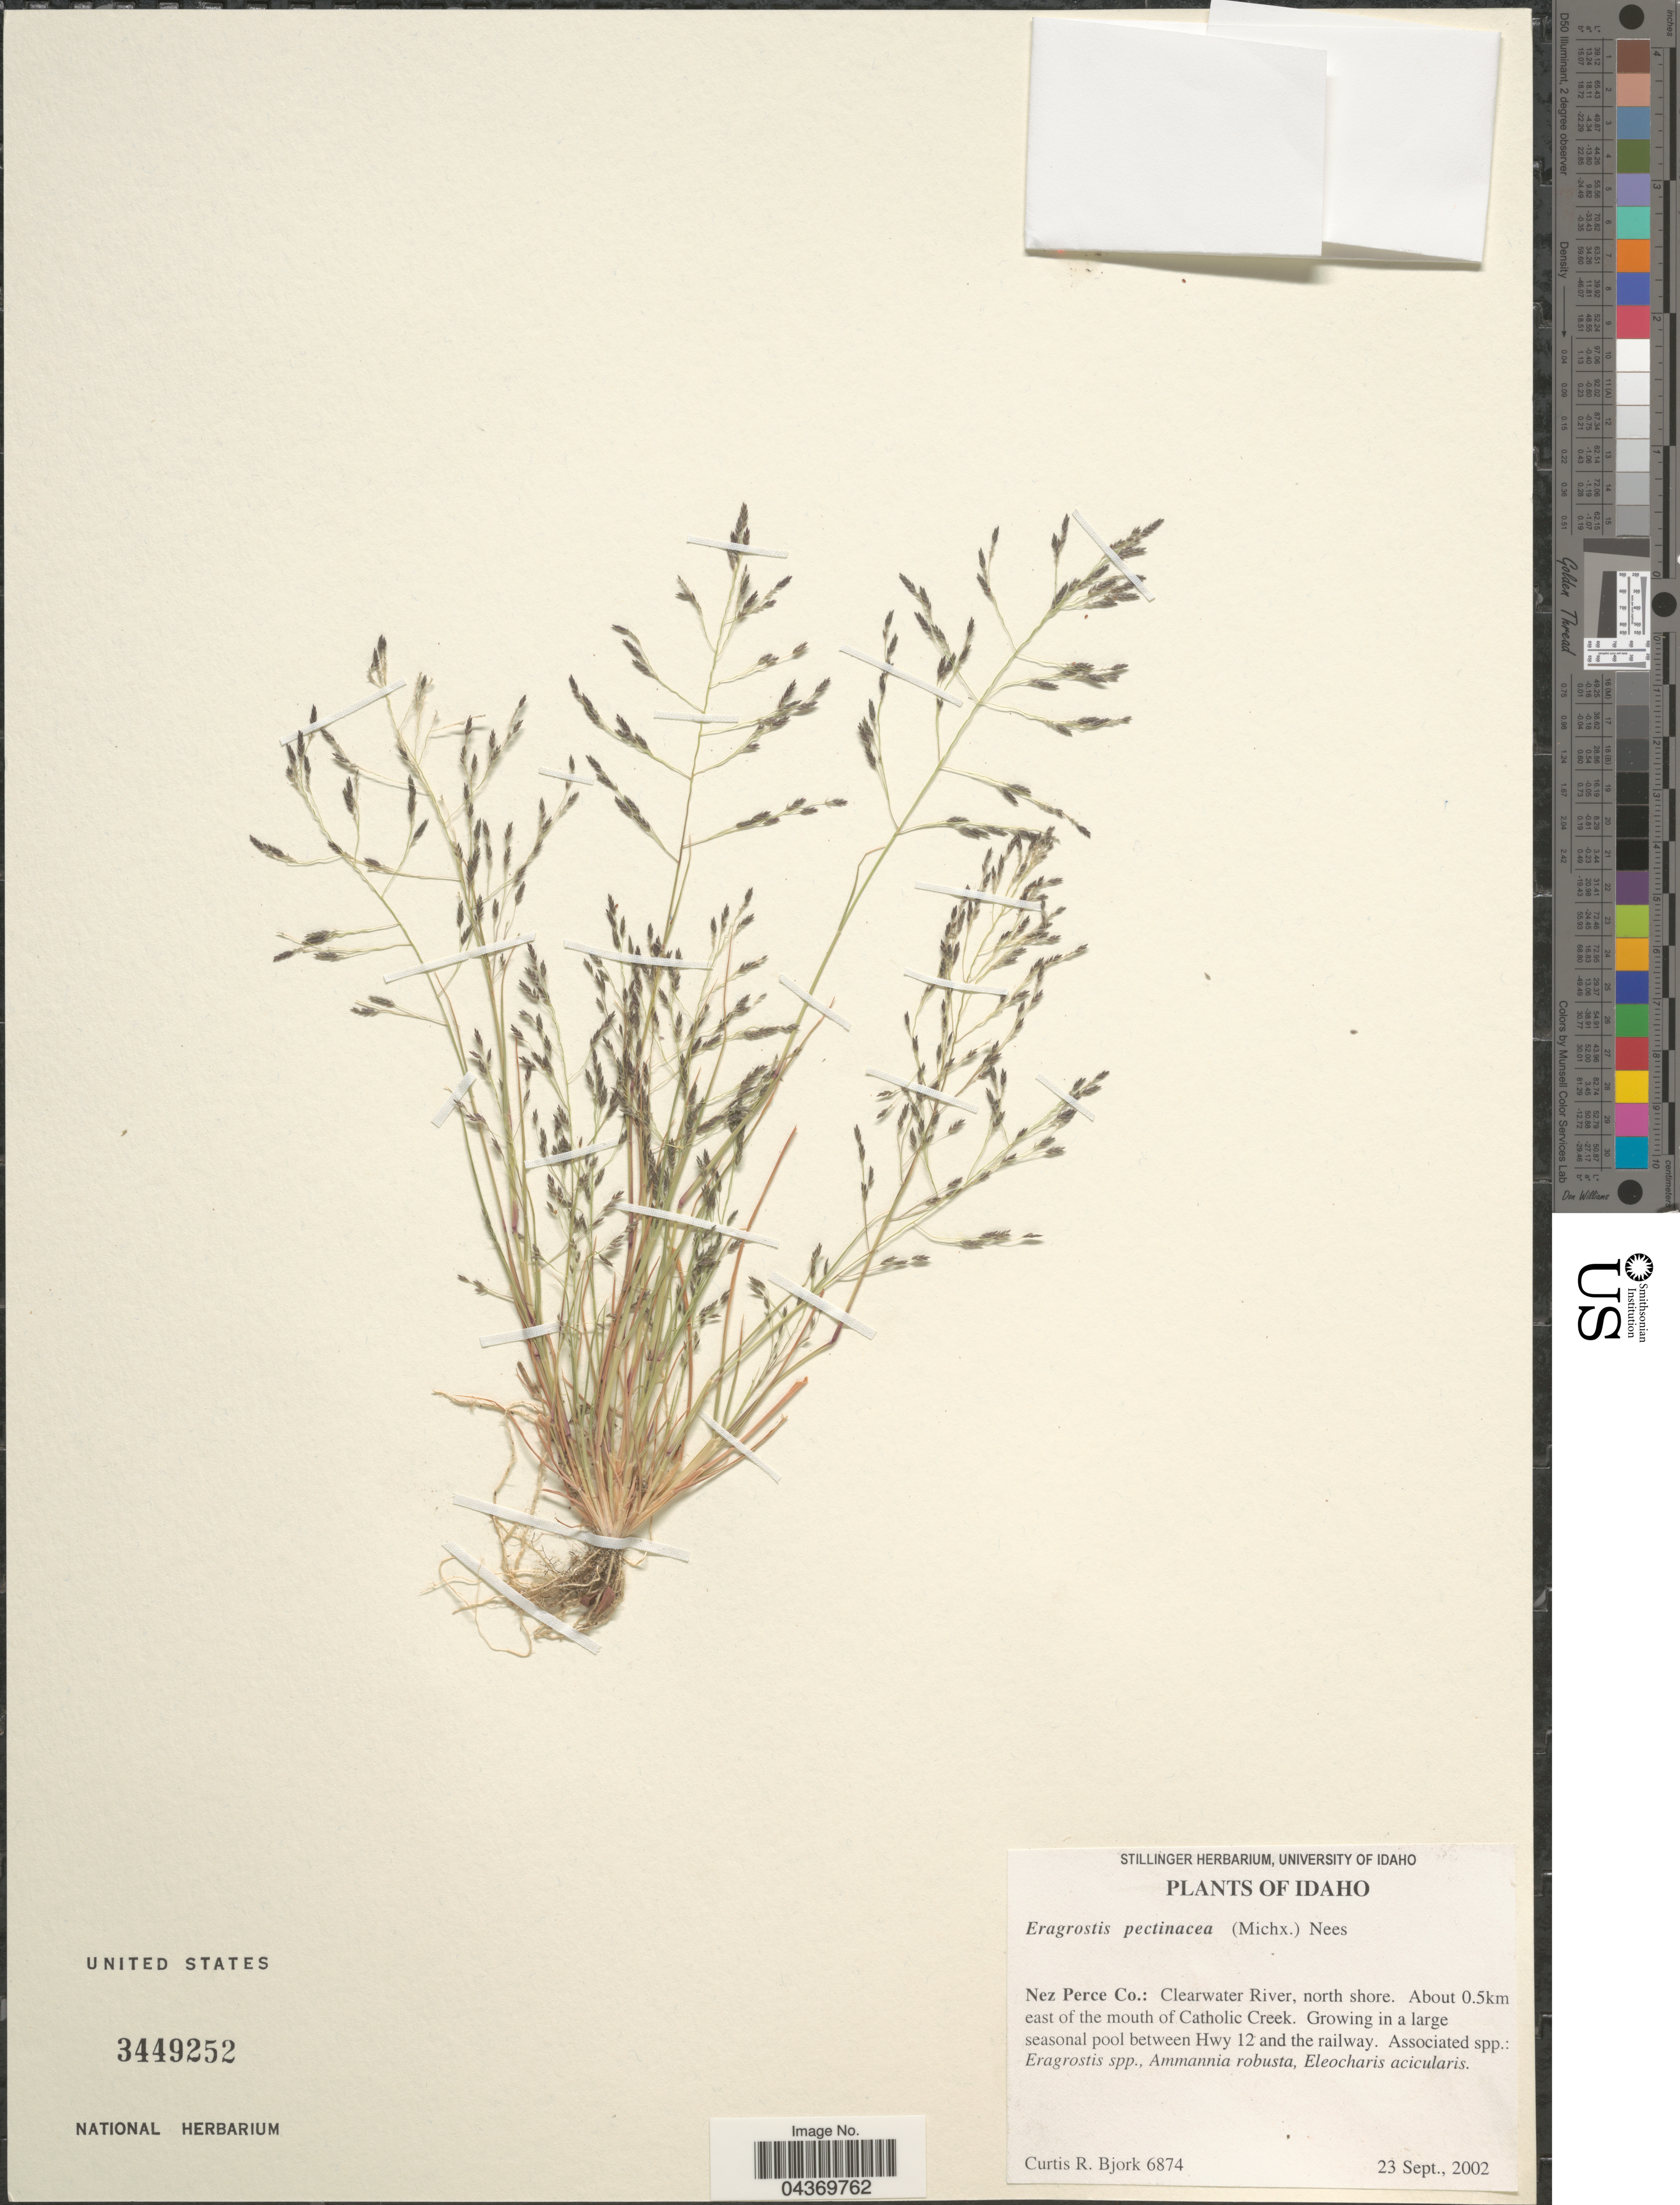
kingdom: Plantae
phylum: Tracheophyta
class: Liliopsida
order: Poales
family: Poaceae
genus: Eragrostis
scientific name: Eragrostis pectinacea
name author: (Michx.) Nees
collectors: C. Bjork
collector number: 6874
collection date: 2002-09-23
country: United States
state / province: Idaho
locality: Nez Perce Co.: Clearwater River, north shore. About 0.5 km east of the mouth of Catholic Creek. In a large seasonal pool between Hwy 12 and the railway.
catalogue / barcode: US 3449252